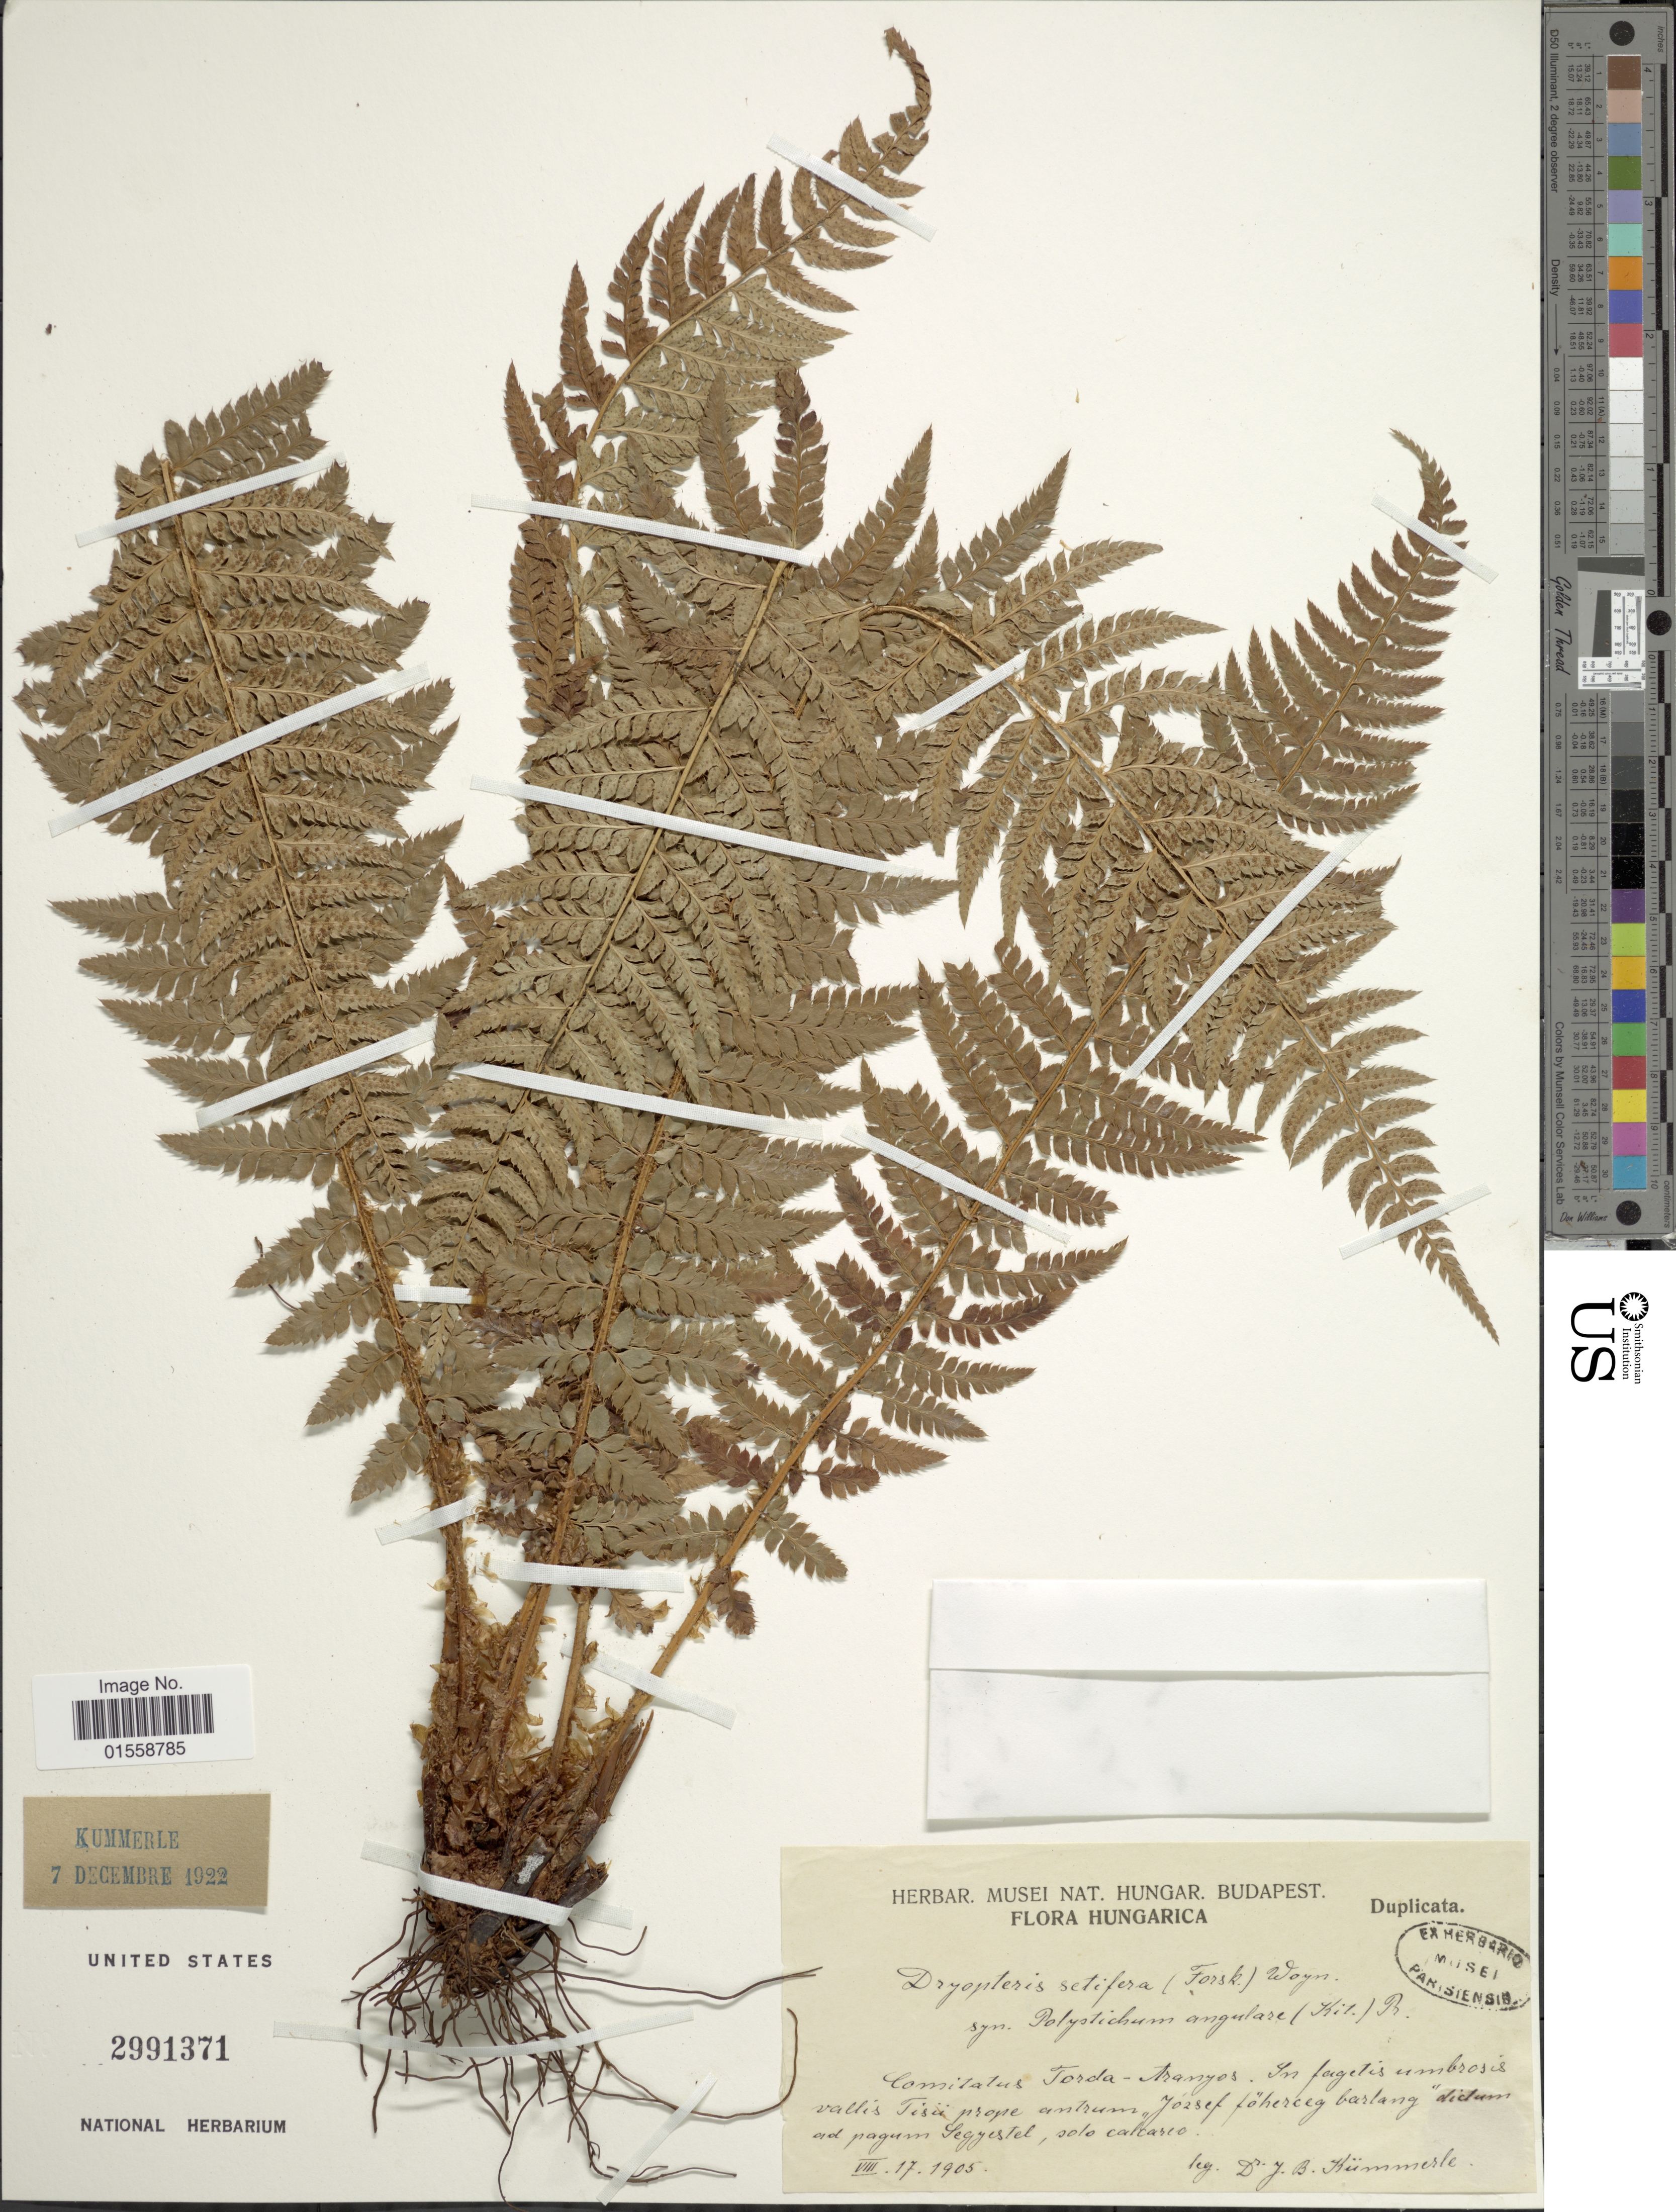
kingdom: Plantae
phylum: Tracheophyta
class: Polypodiopsida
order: Polypodiales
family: Dryopteridaceae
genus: Polystichum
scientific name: Polystichum setiferum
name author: (Forssk.) Moore ex Woynar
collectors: J. Kummerle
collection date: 1905-08-17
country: Hungary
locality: Hungarica, Comitatus Torda- Trangos, in fagetis umbrosis vallis Tisu prope antrum "Jossef foherceg barlang" dictum ad pagum Segystel [interpreted]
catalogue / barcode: US 2991371